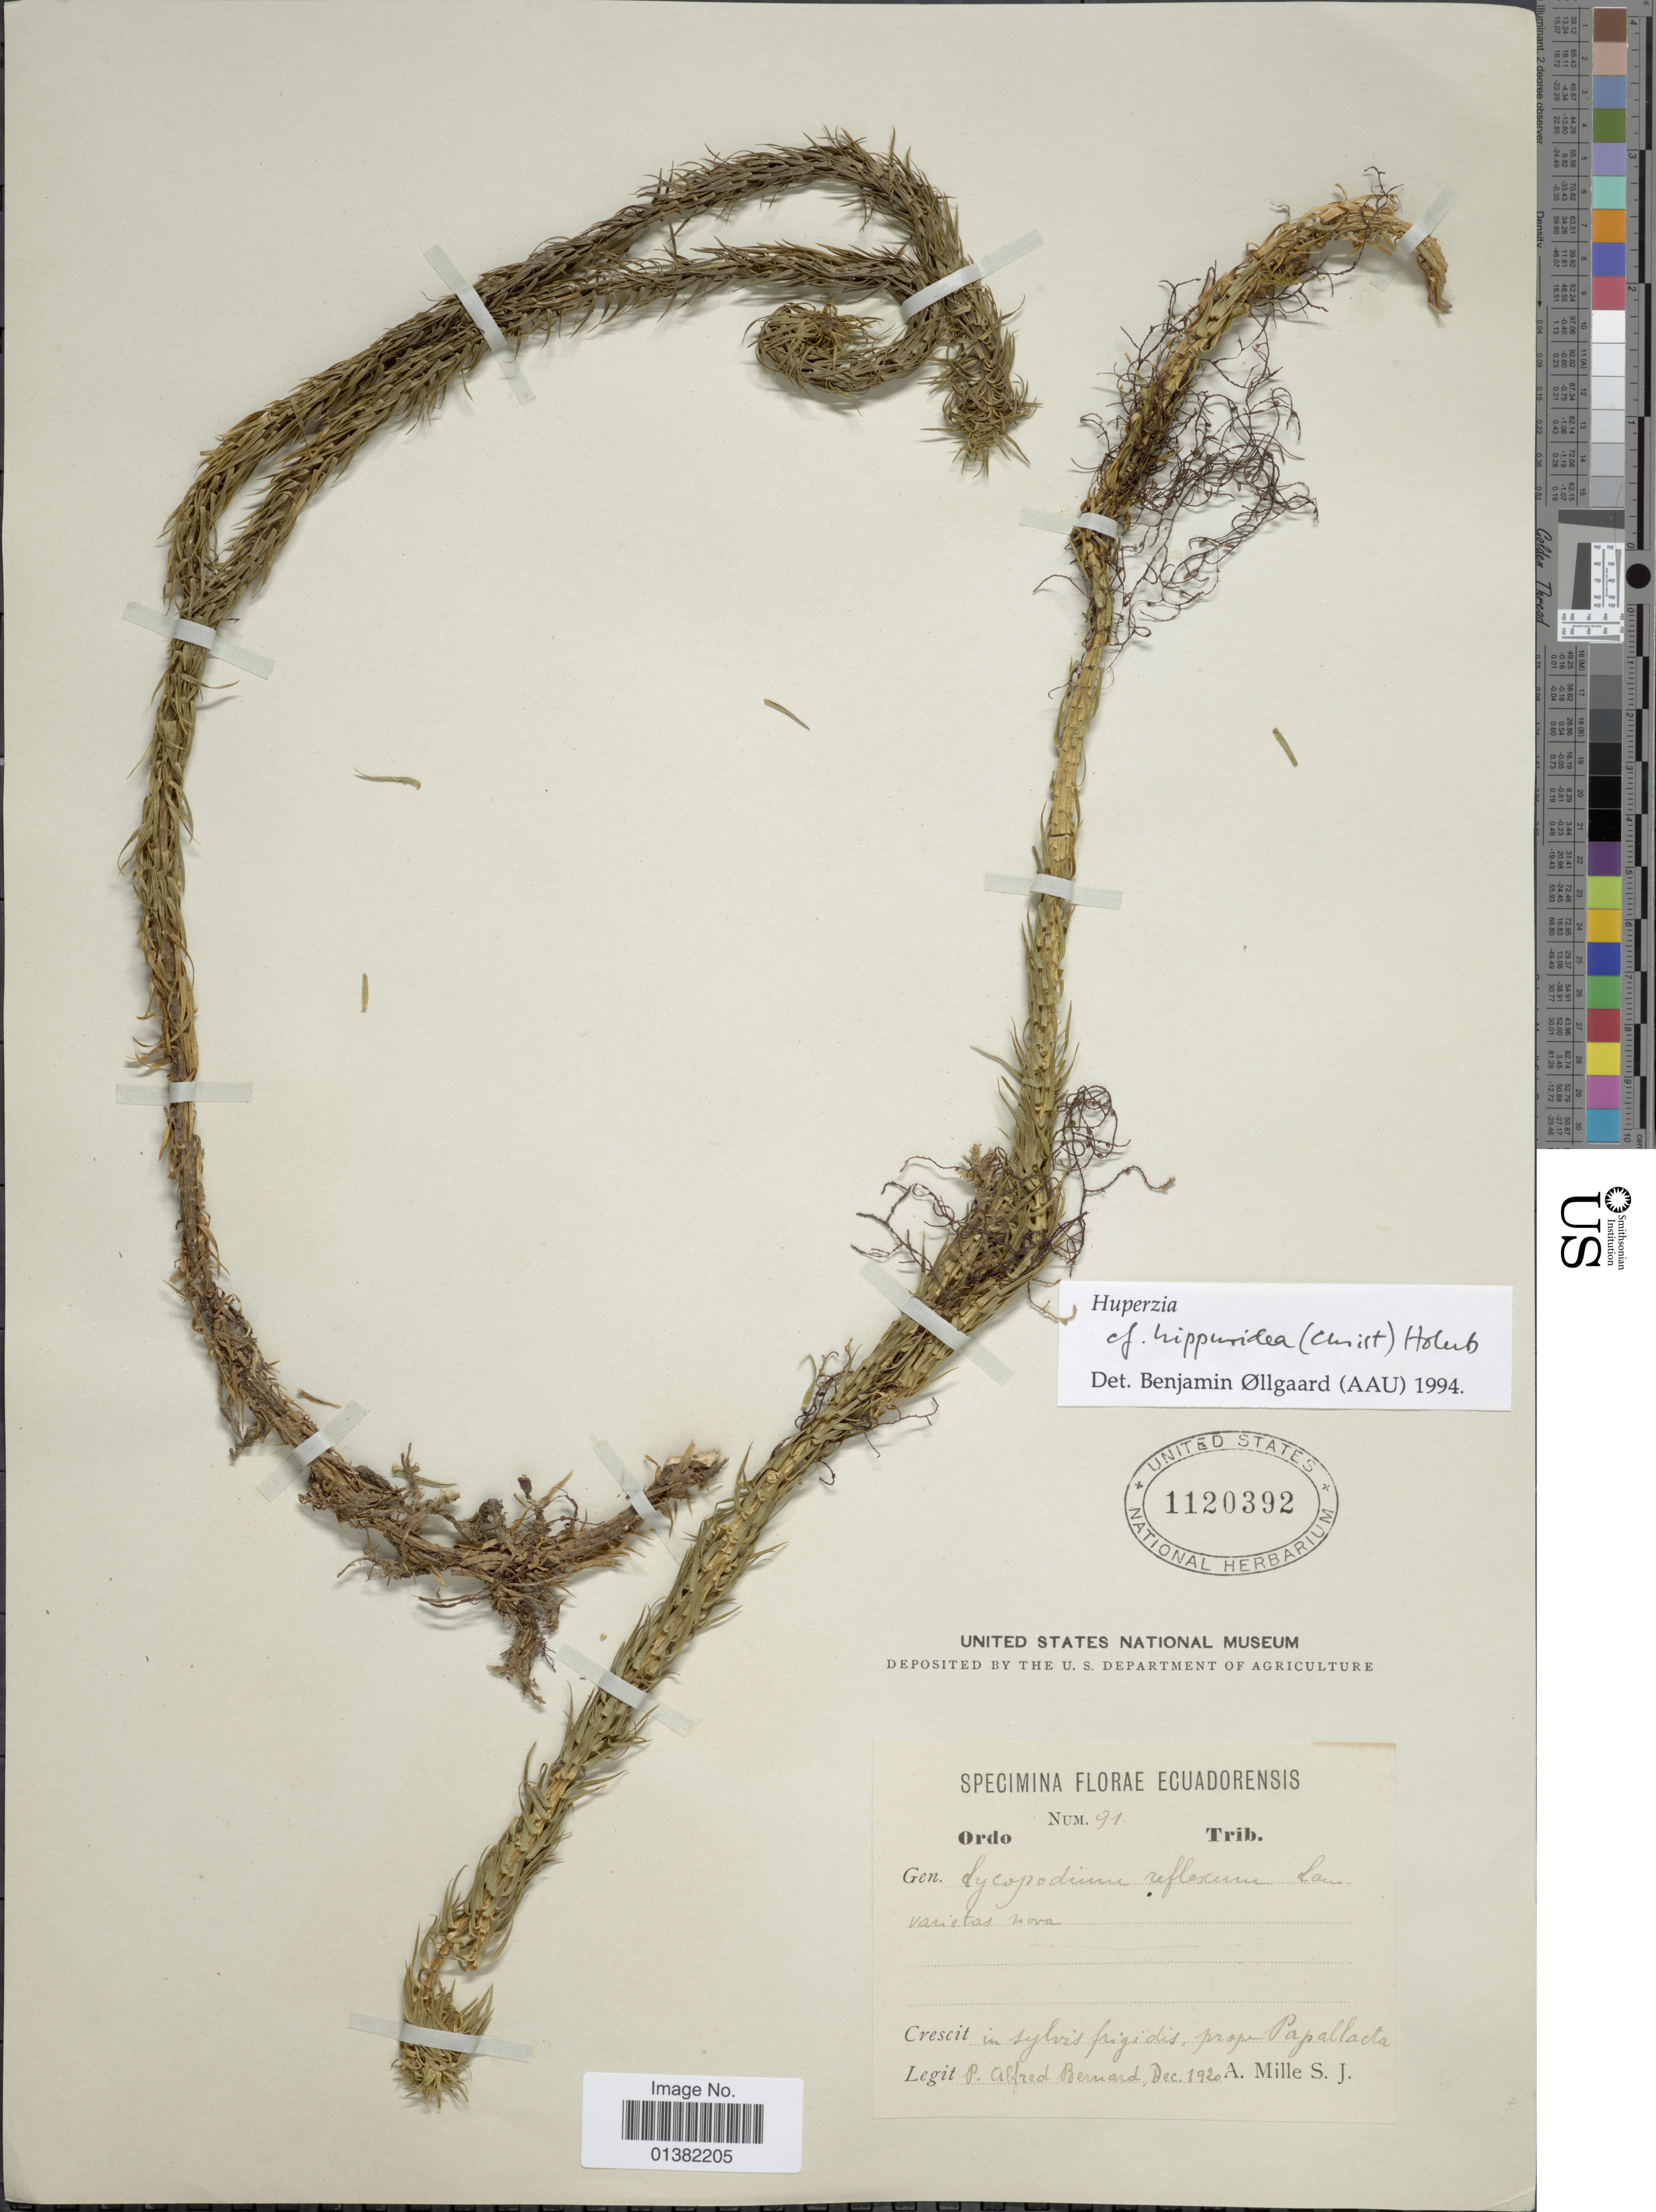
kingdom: Plantae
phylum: Tracheophyta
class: Lycopodiopsida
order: Lycopodiales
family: Lycopodiaceae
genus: Phlegmariurus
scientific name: Phlegmariurus hippurideus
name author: (Christ) B. Øllg.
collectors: P. Bernard & A. Mille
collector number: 91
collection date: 1920-12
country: Ecuador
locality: In sylvis frigidis prope Papallada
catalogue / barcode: US 1120392